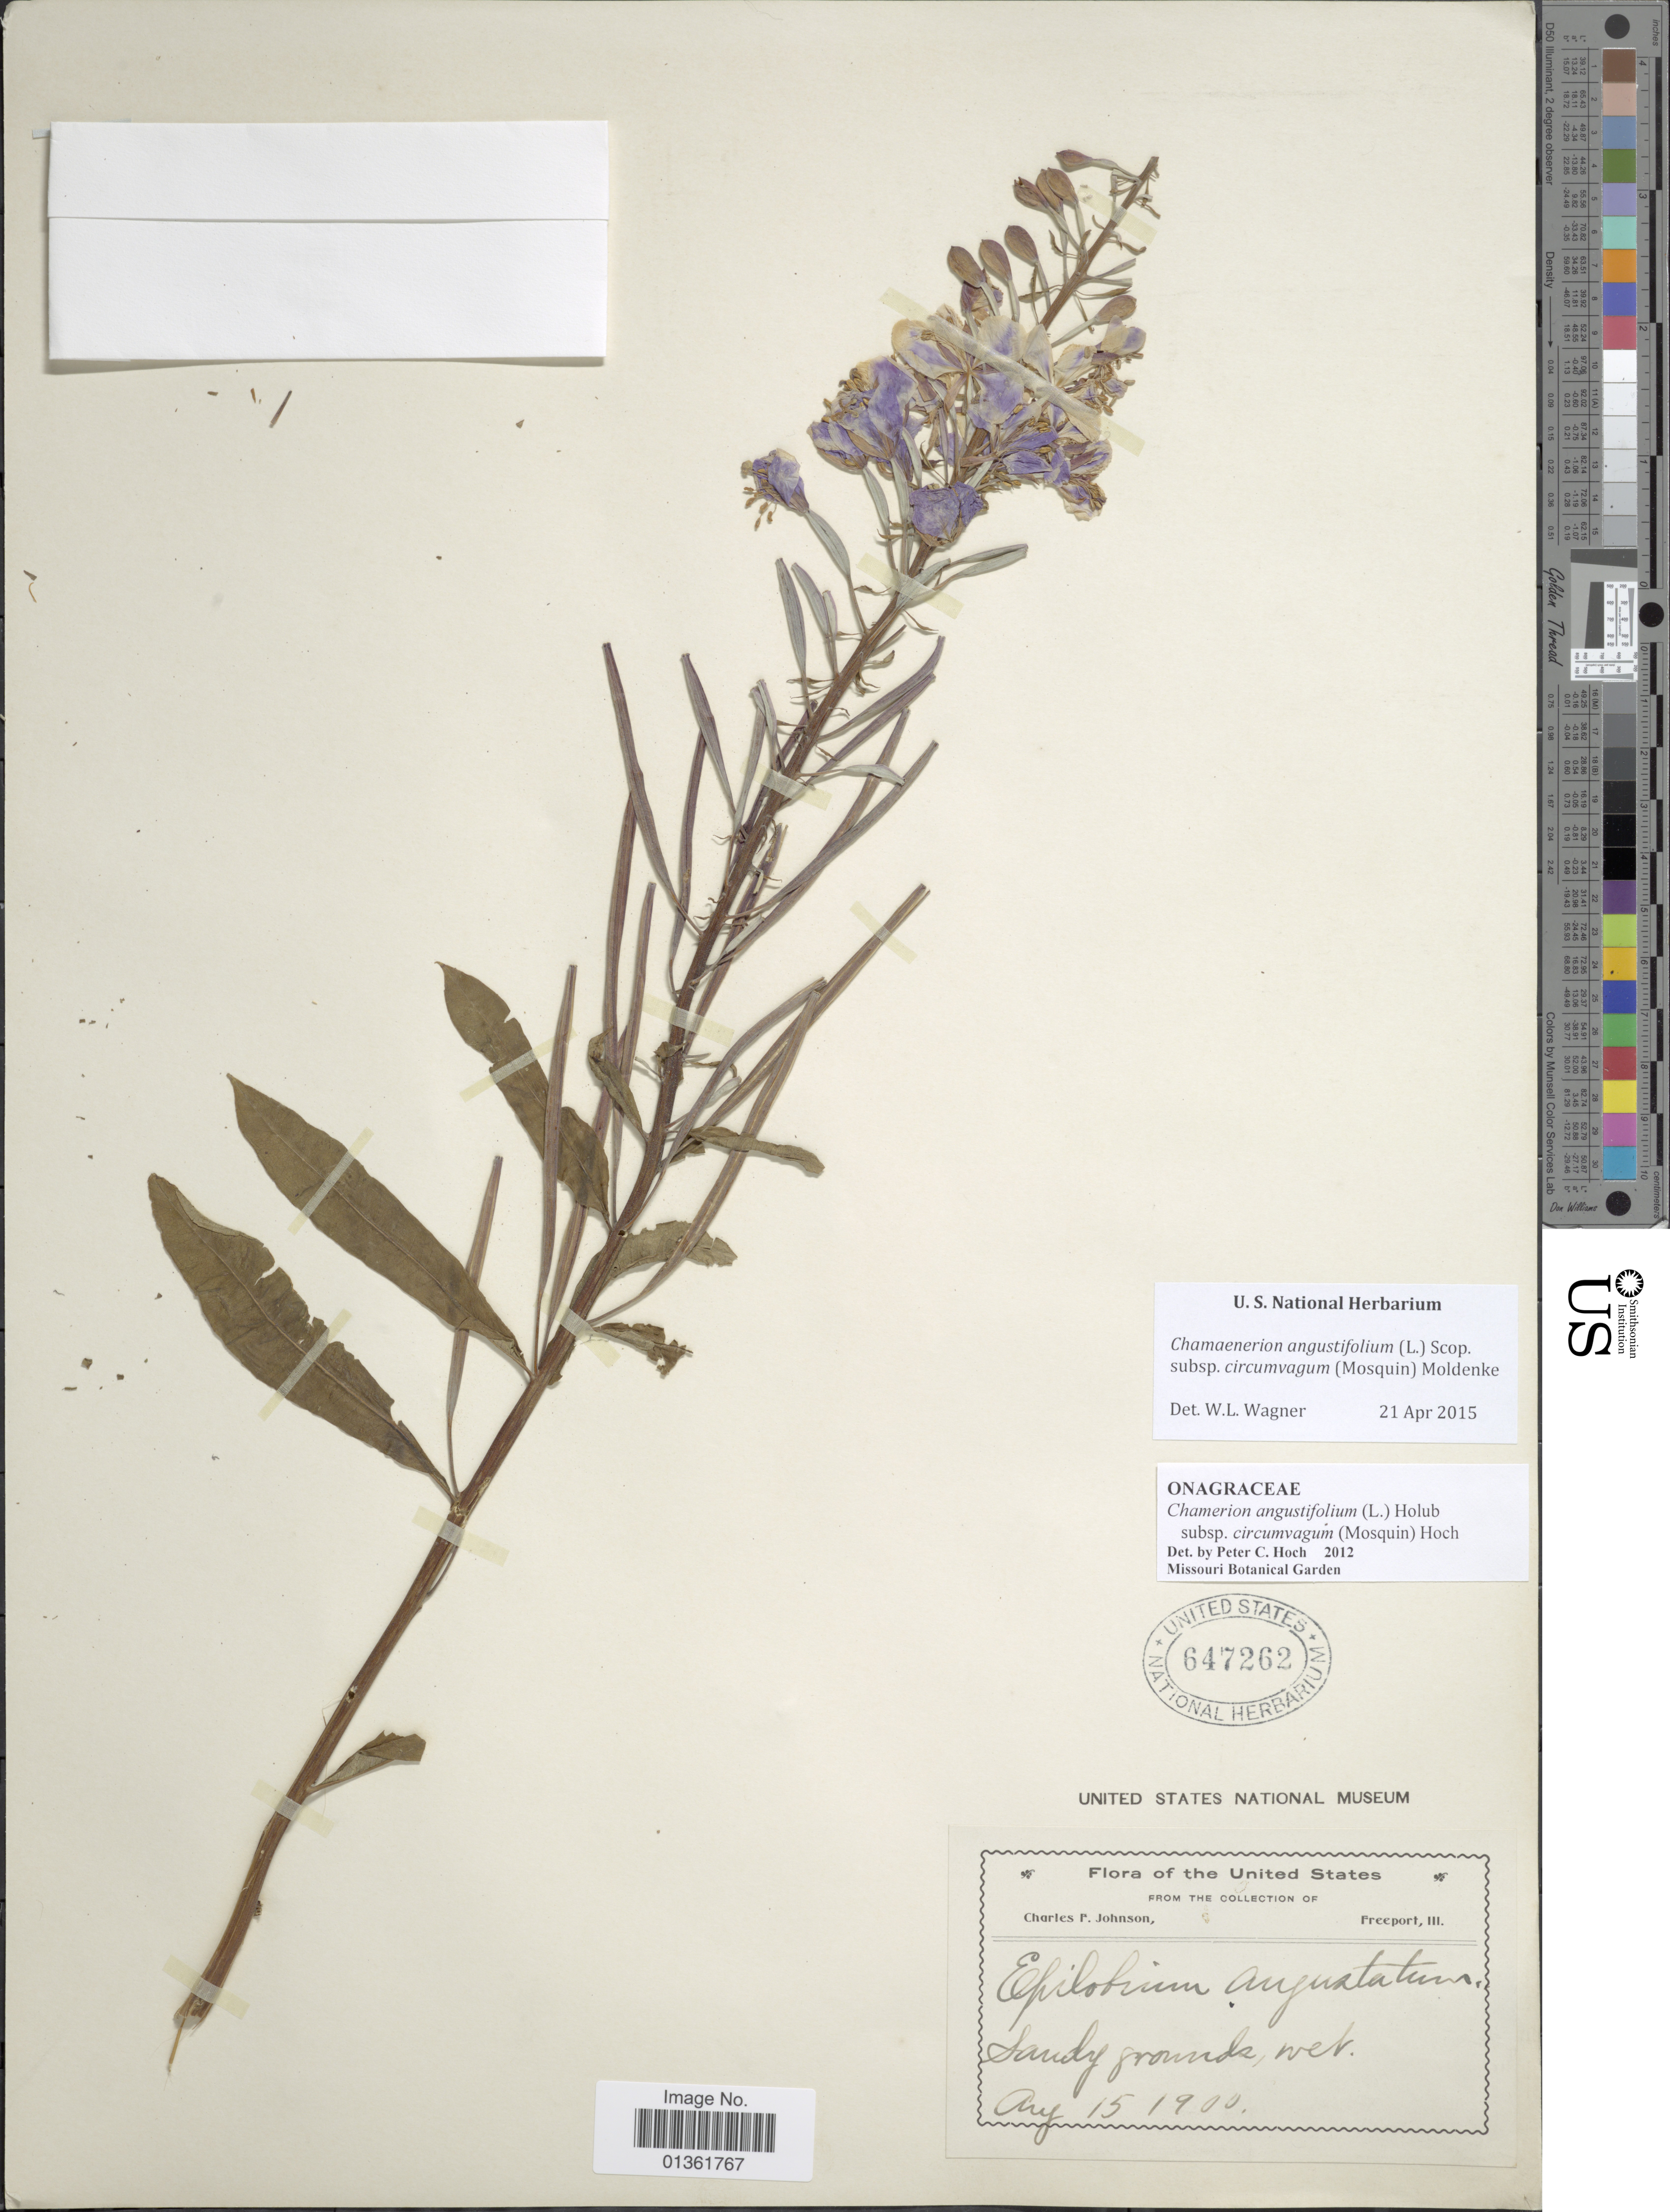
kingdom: Plantae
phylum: Tracheophyta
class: Magnoliopsida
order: Myrtales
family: Onagraceae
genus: Chamaenerion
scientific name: Chamaenerion angustifolium subsp. circumvagum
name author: (Mosquin) Moldenke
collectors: C. Johnson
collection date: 1900-08-15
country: United States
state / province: Illinois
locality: Freeport.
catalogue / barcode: US 647262